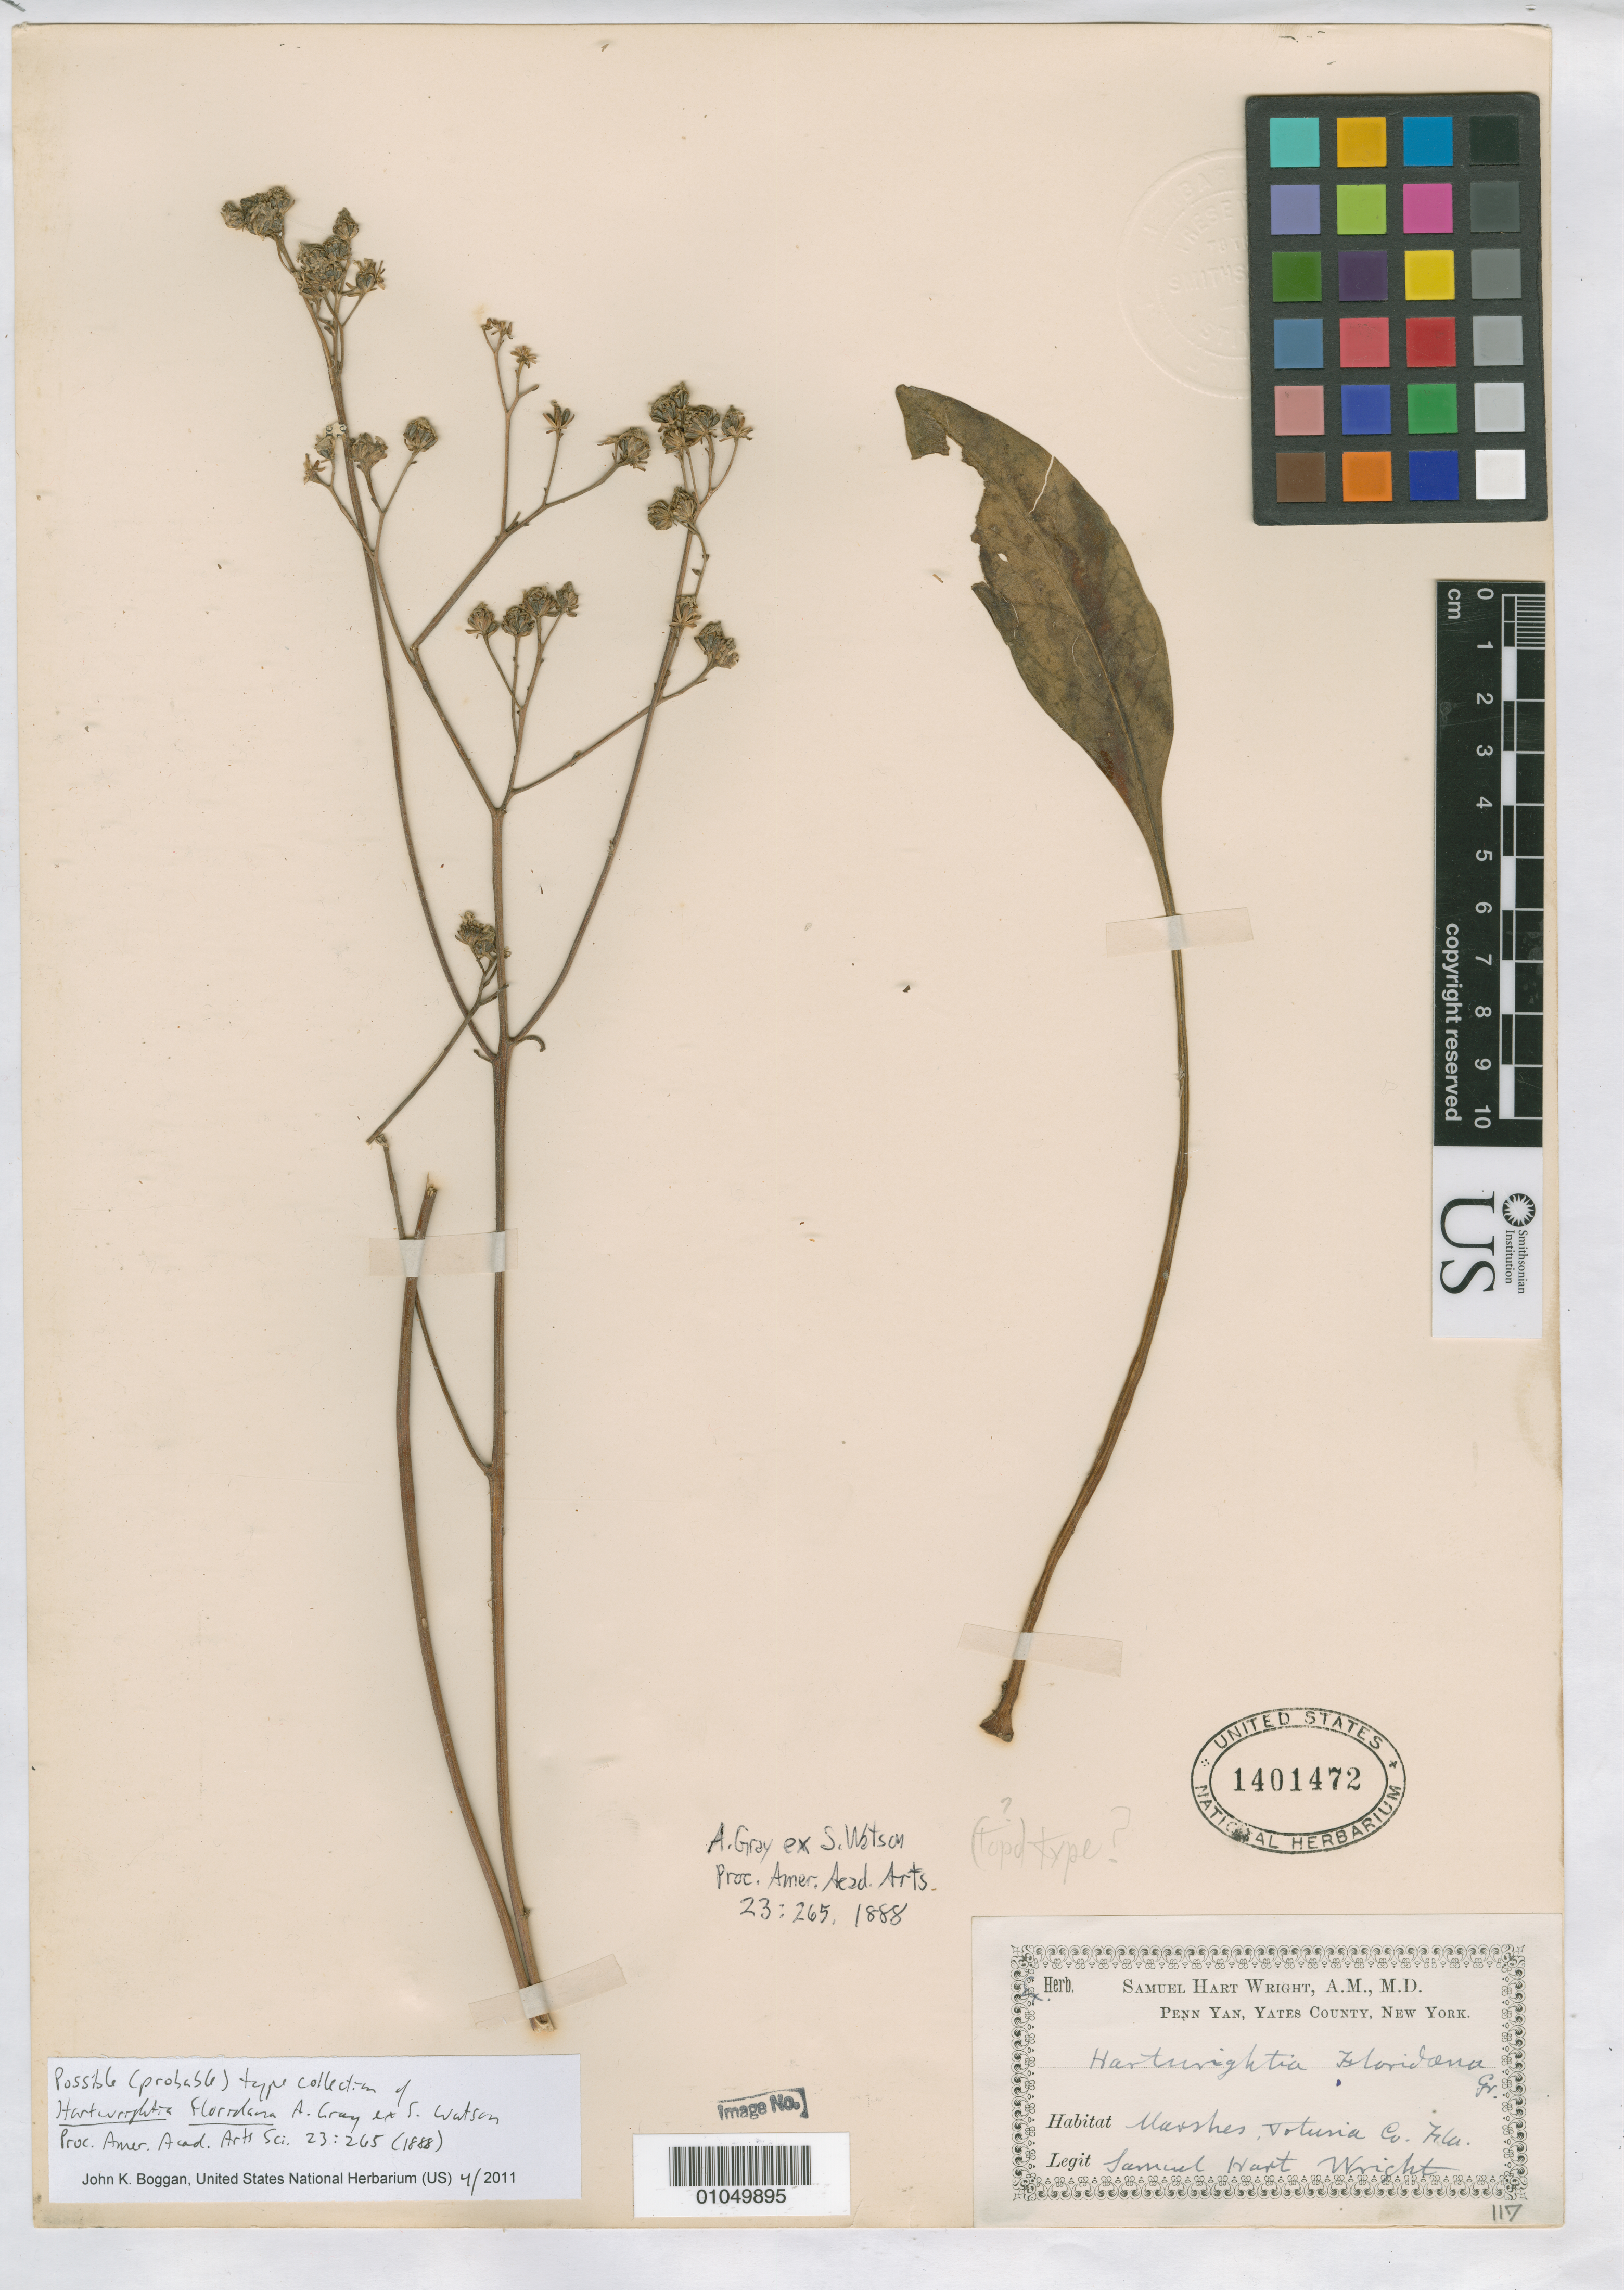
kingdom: Plantae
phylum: Tracheophyta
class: Magnoliopsida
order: Asterales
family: Asteraceae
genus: Hartwrightia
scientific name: Hartwrightia floridana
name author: A. Gray ex S. Watson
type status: Possible Type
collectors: S. H. Wright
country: United States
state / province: Florida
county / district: Volusia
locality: Marshes, Volusia Co., Fla.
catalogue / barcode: US 1401472